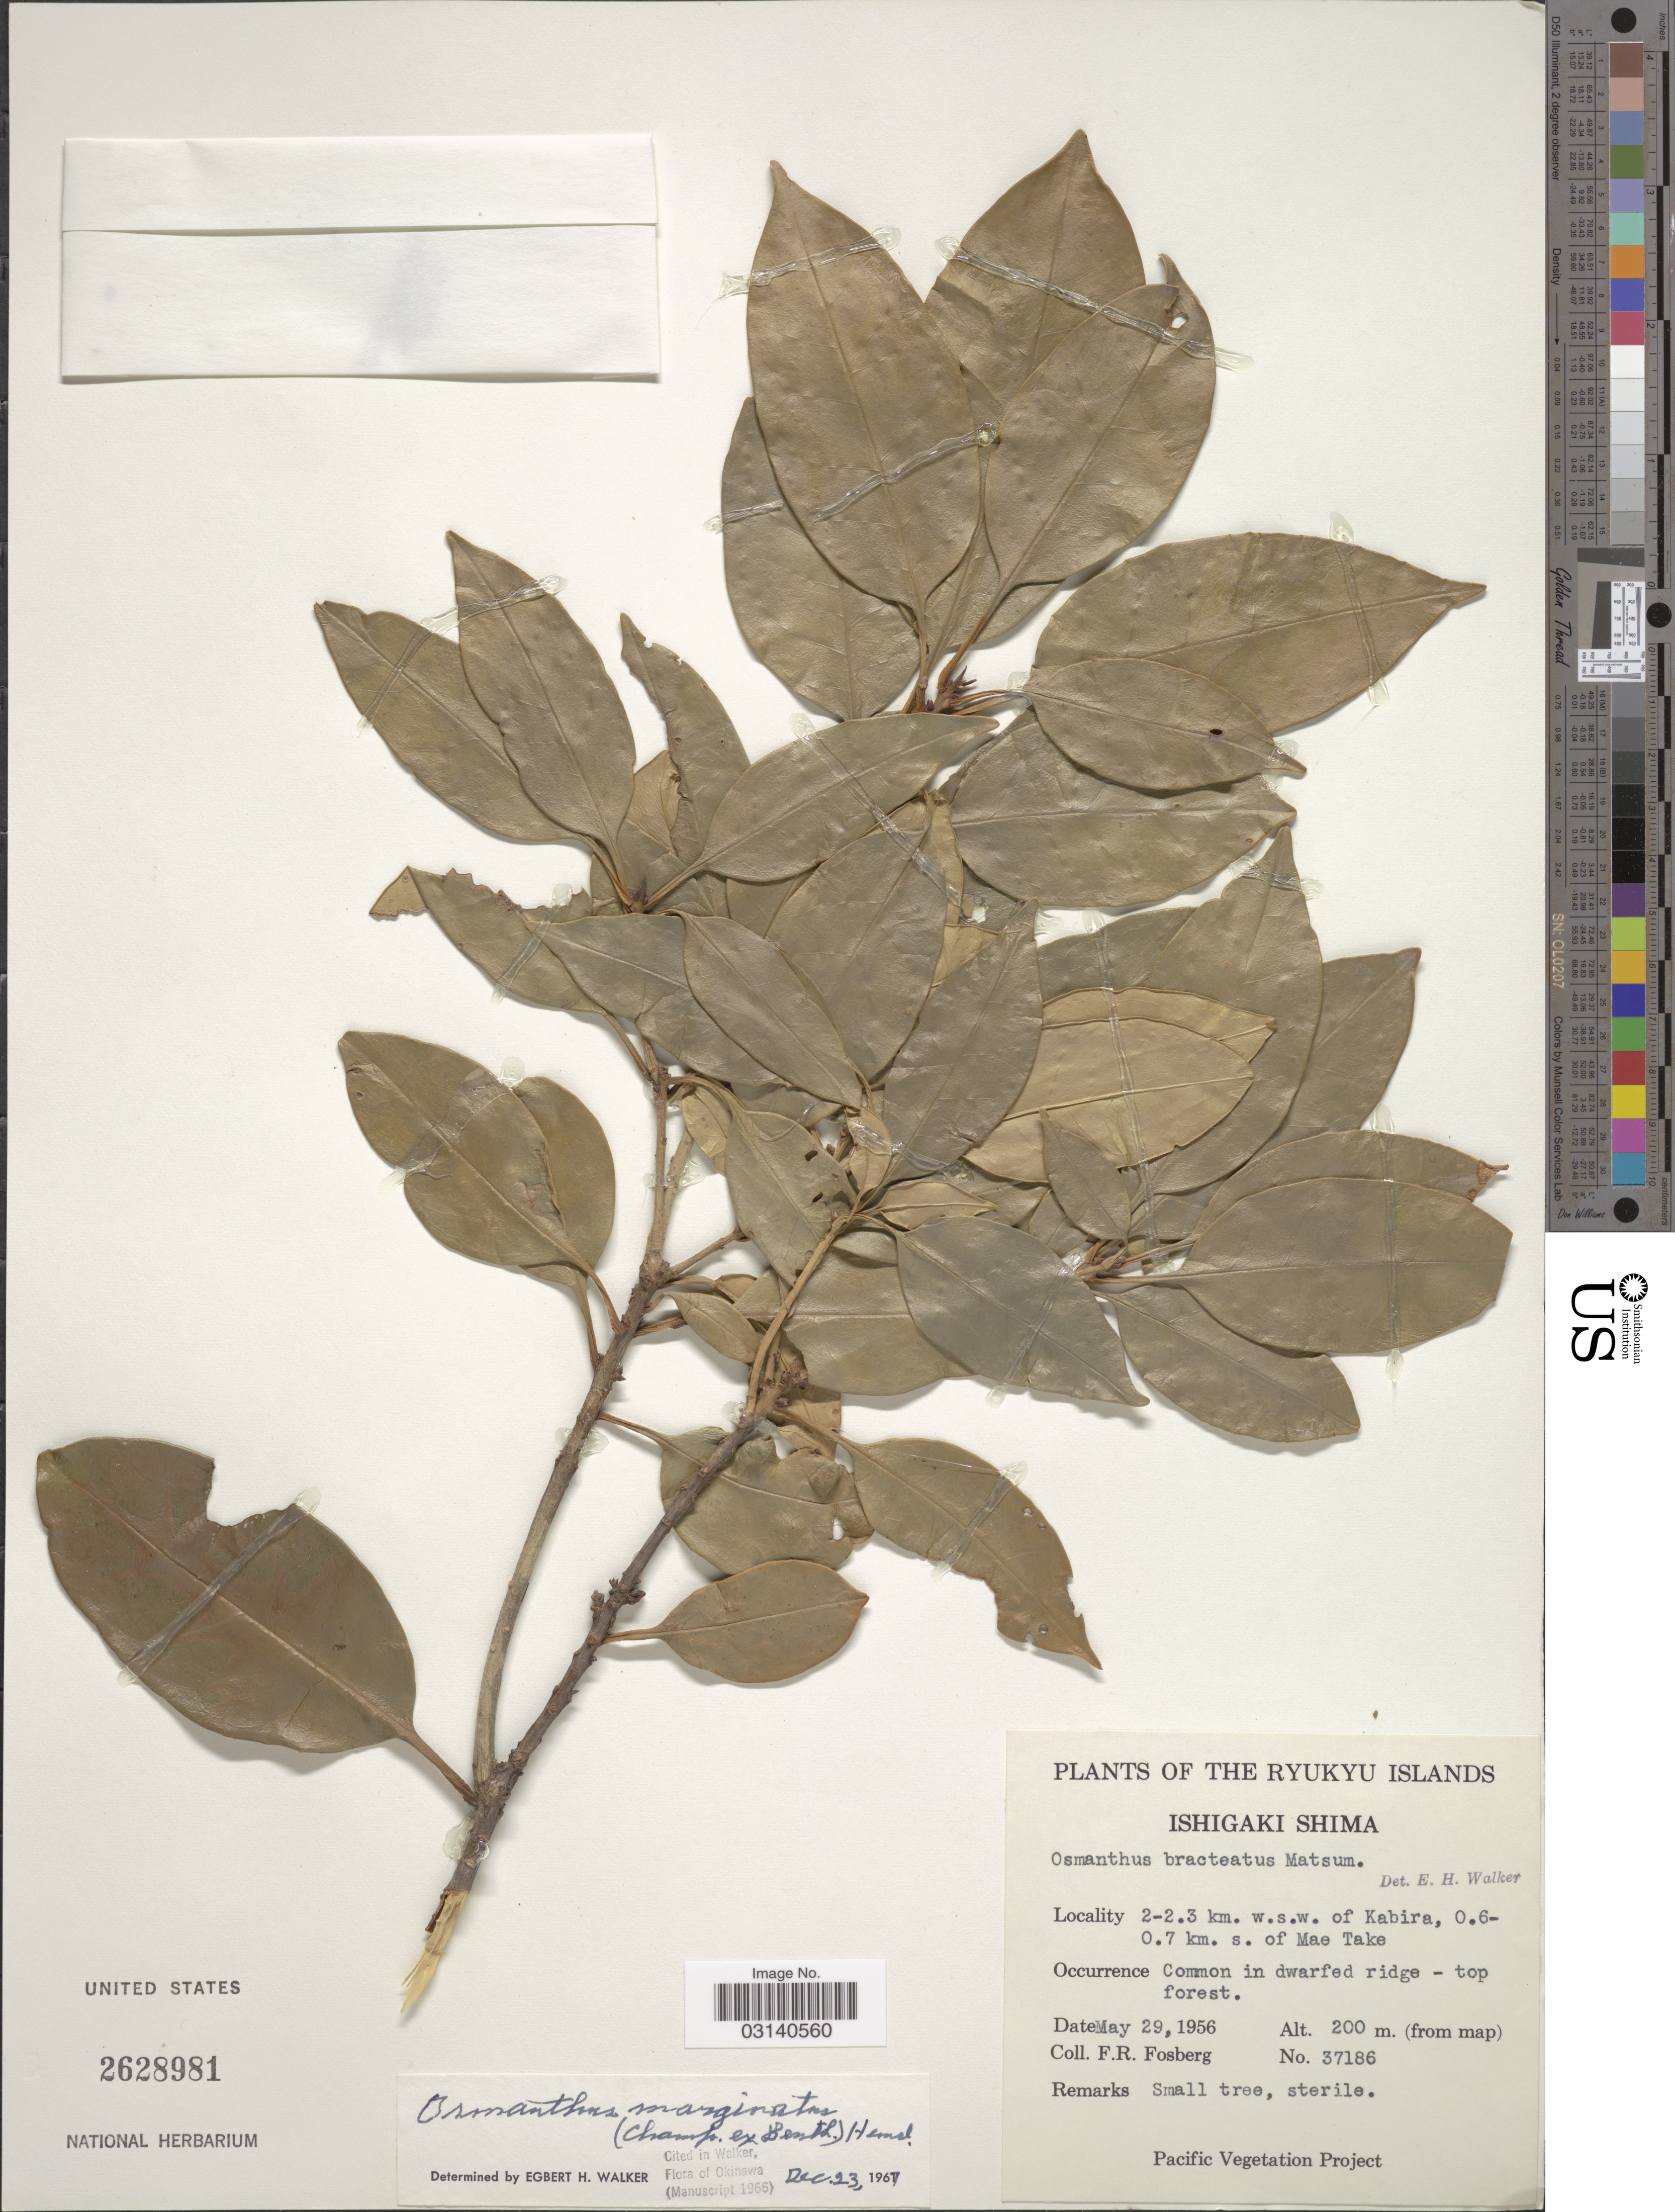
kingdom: Plantae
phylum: Tracheophyta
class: Magnoliopsida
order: Lamiales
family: Oleaceae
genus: Osmanthus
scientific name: Osmanthus marginatus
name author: (Champ. ex Benth.) Hemsl.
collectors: F. R. Fosberg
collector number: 37186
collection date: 1956-05-29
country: Japan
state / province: Okinawa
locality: The Ryukyu Islands, Ishigaki Shima, 2-2.3 km. w.s.w. of Kabira, 0.6-0.7 km. s. of Mae Take.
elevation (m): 200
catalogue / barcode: US 2628981